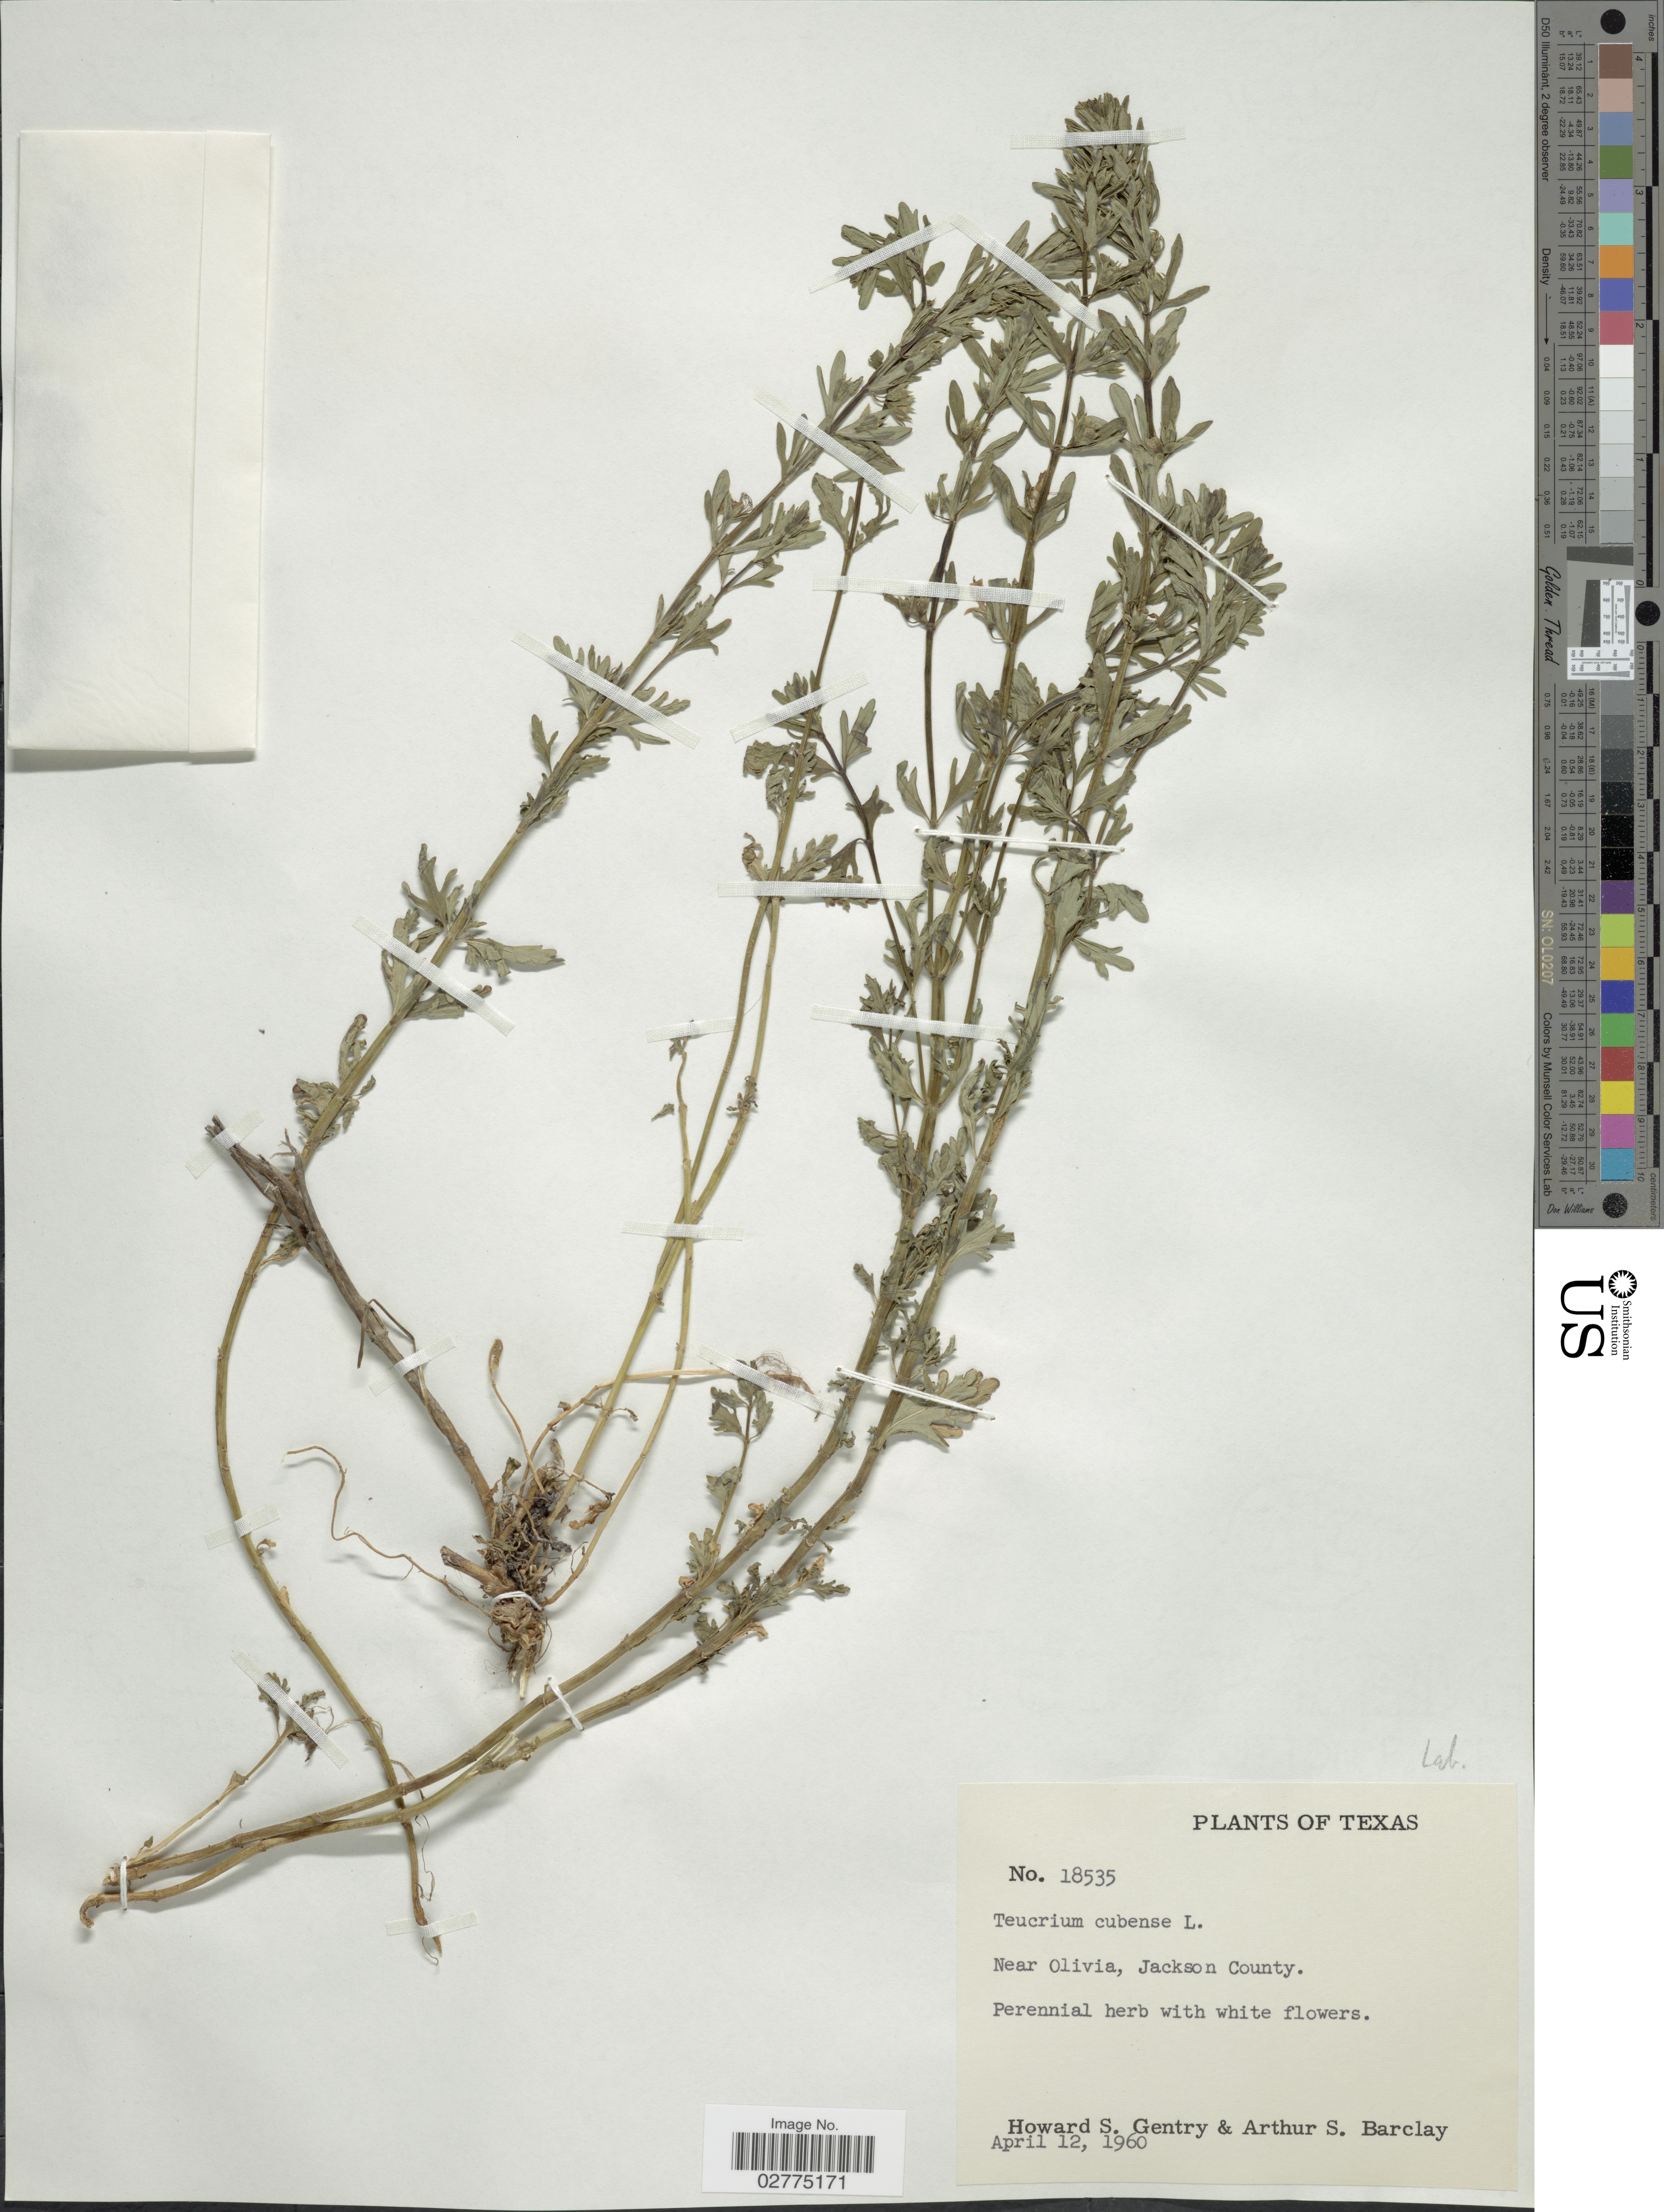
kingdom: Plantae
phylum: Tracheophyta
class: Magnoliopsida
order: Lamiales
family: Lamiaceae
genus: Teucrium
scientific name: Teucrium cubense subsp. chamaedrifolium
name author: Jacq.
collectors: H. S. Gentry & A. S. Barclay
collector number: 18535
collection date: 1960-04-12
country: United States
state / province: Texas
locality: Near Olivia, Jackson County